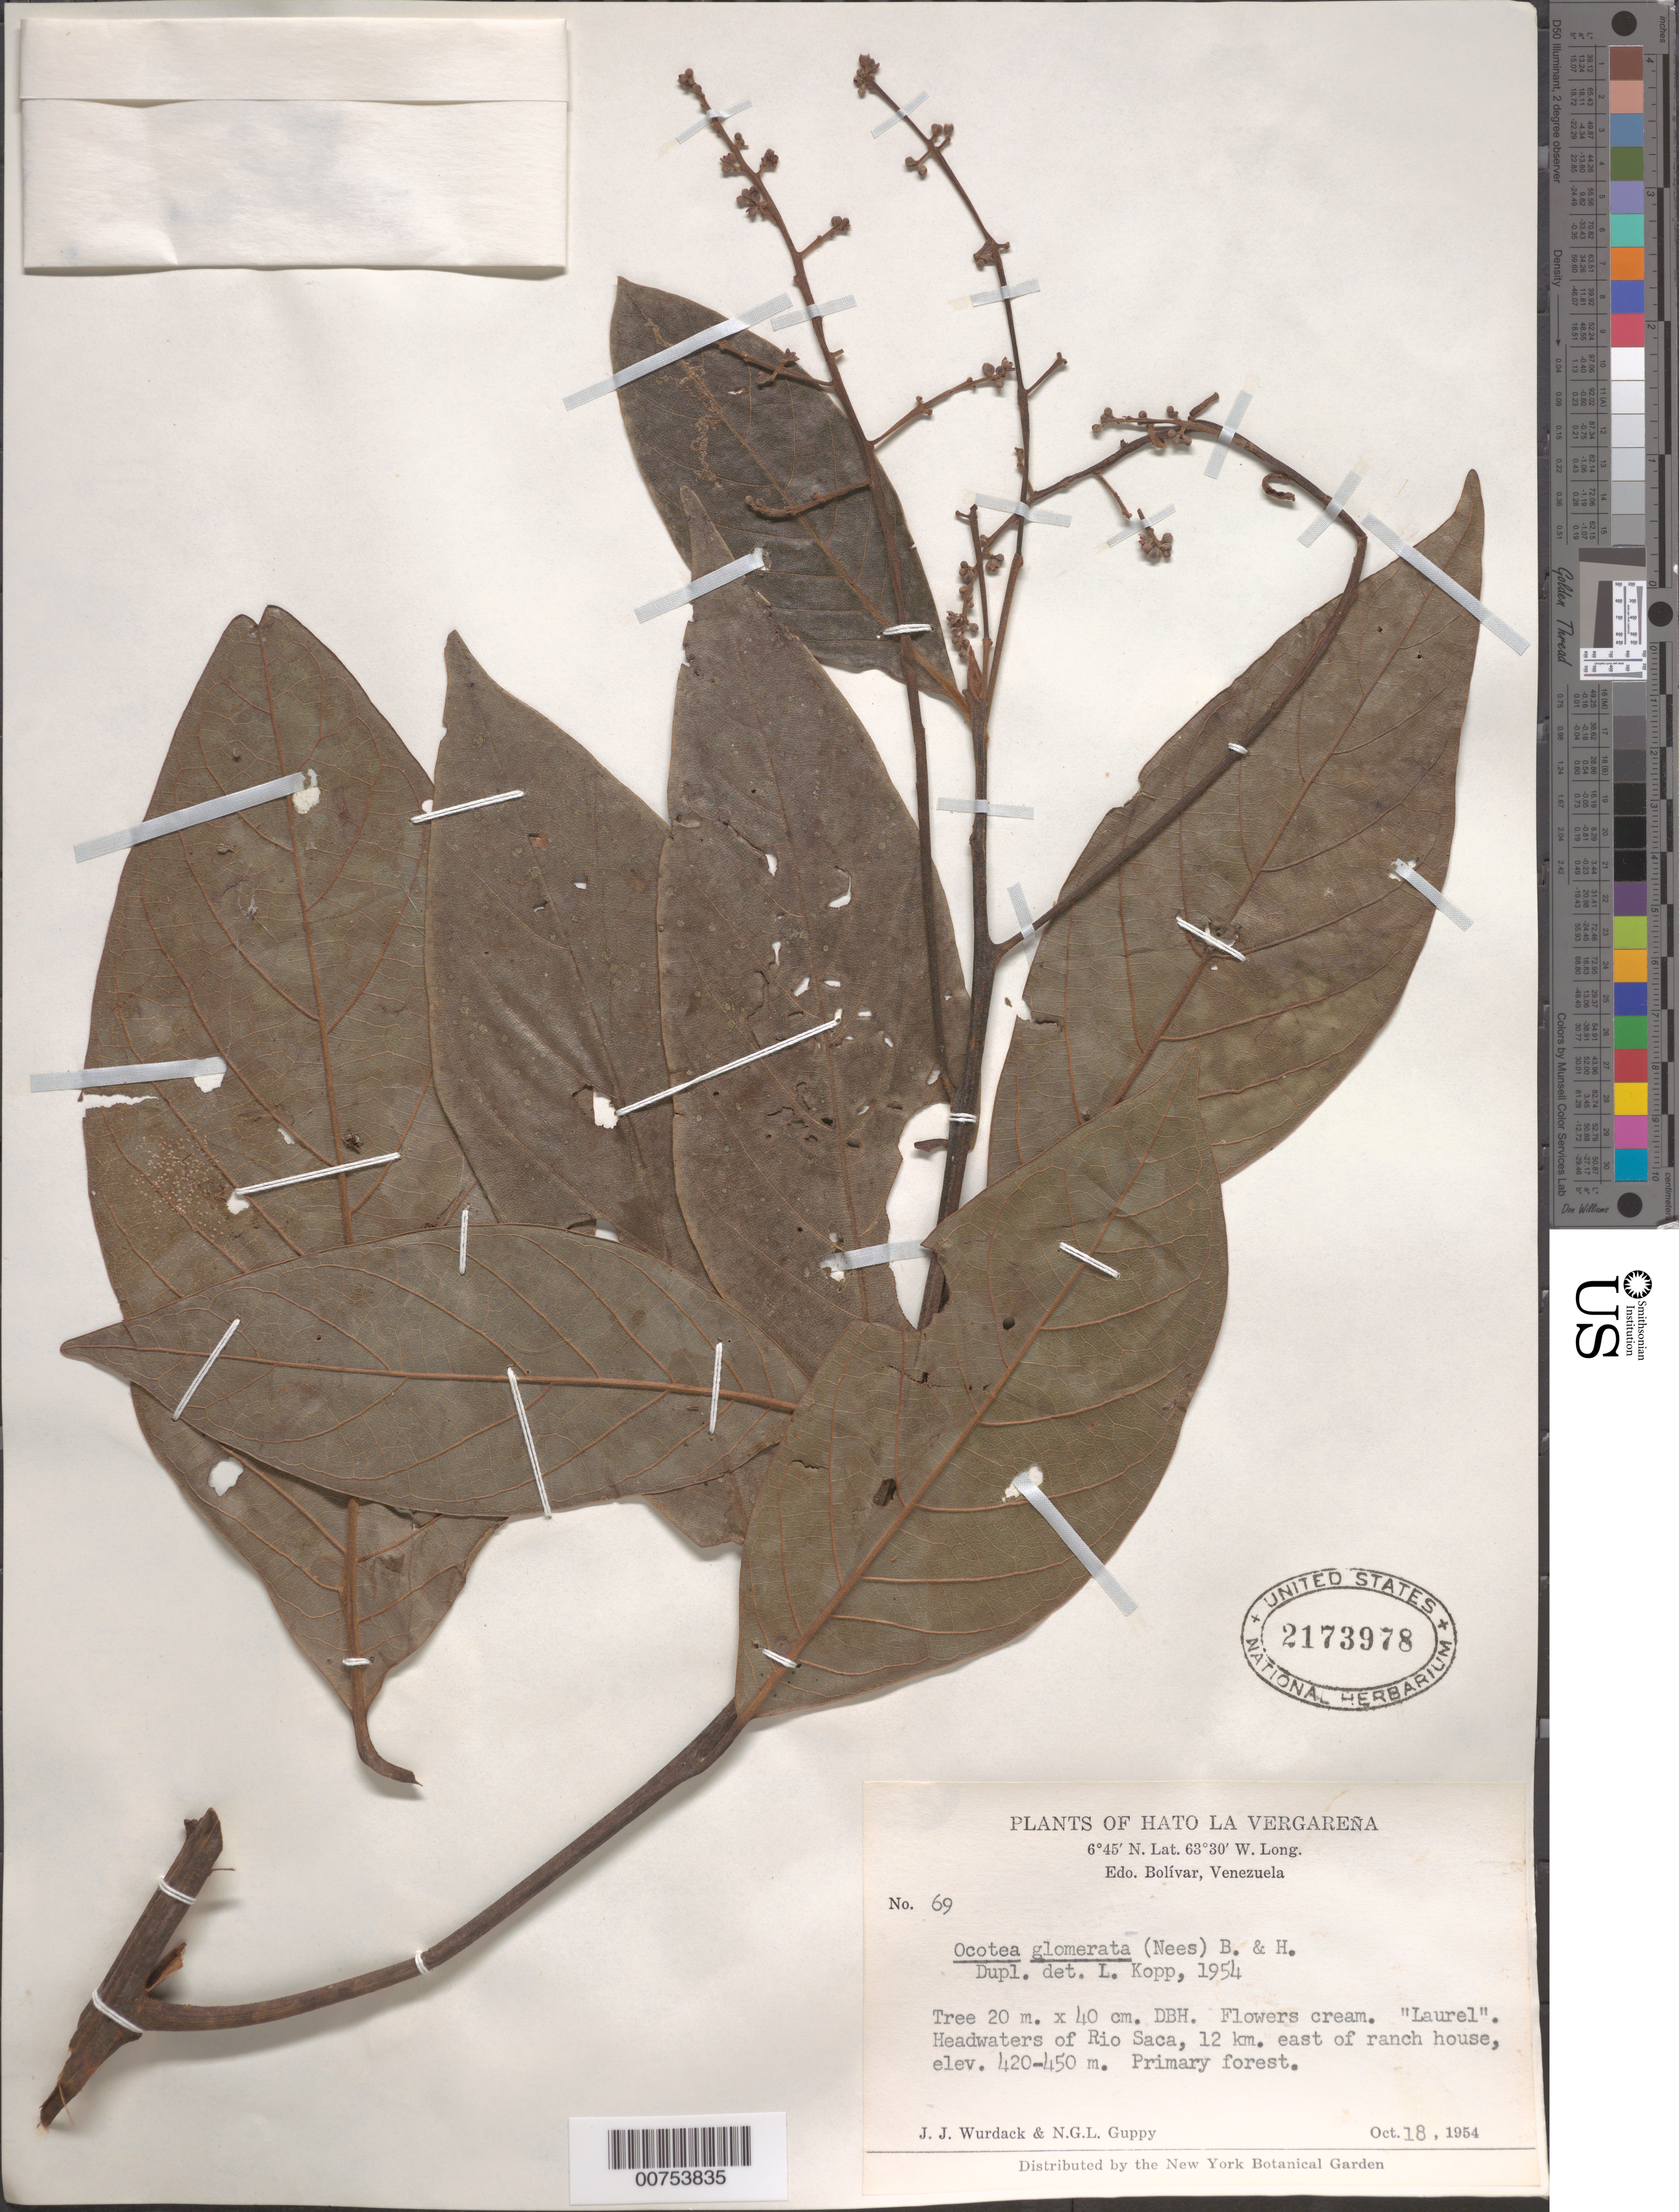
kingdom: Plantae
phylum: Tracheophyta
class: Magnoliopsida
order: Laurales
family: Lauraceae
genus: Ocotea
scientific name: Ocotea glomerata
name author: (Nees) Mez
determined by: Kopp, L. E., (NY), New York Botanical Garden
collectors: J. J. Wurdack & N. Guppy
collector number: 69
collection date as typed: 18-Oct-54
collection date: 1954-10-18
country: Venezuela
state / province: Bolívar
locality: Hato La Vergareña, Río Saca headwaters, 12 km E of ranch house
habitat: Primary forest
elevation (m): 420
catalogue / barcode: US 2173978